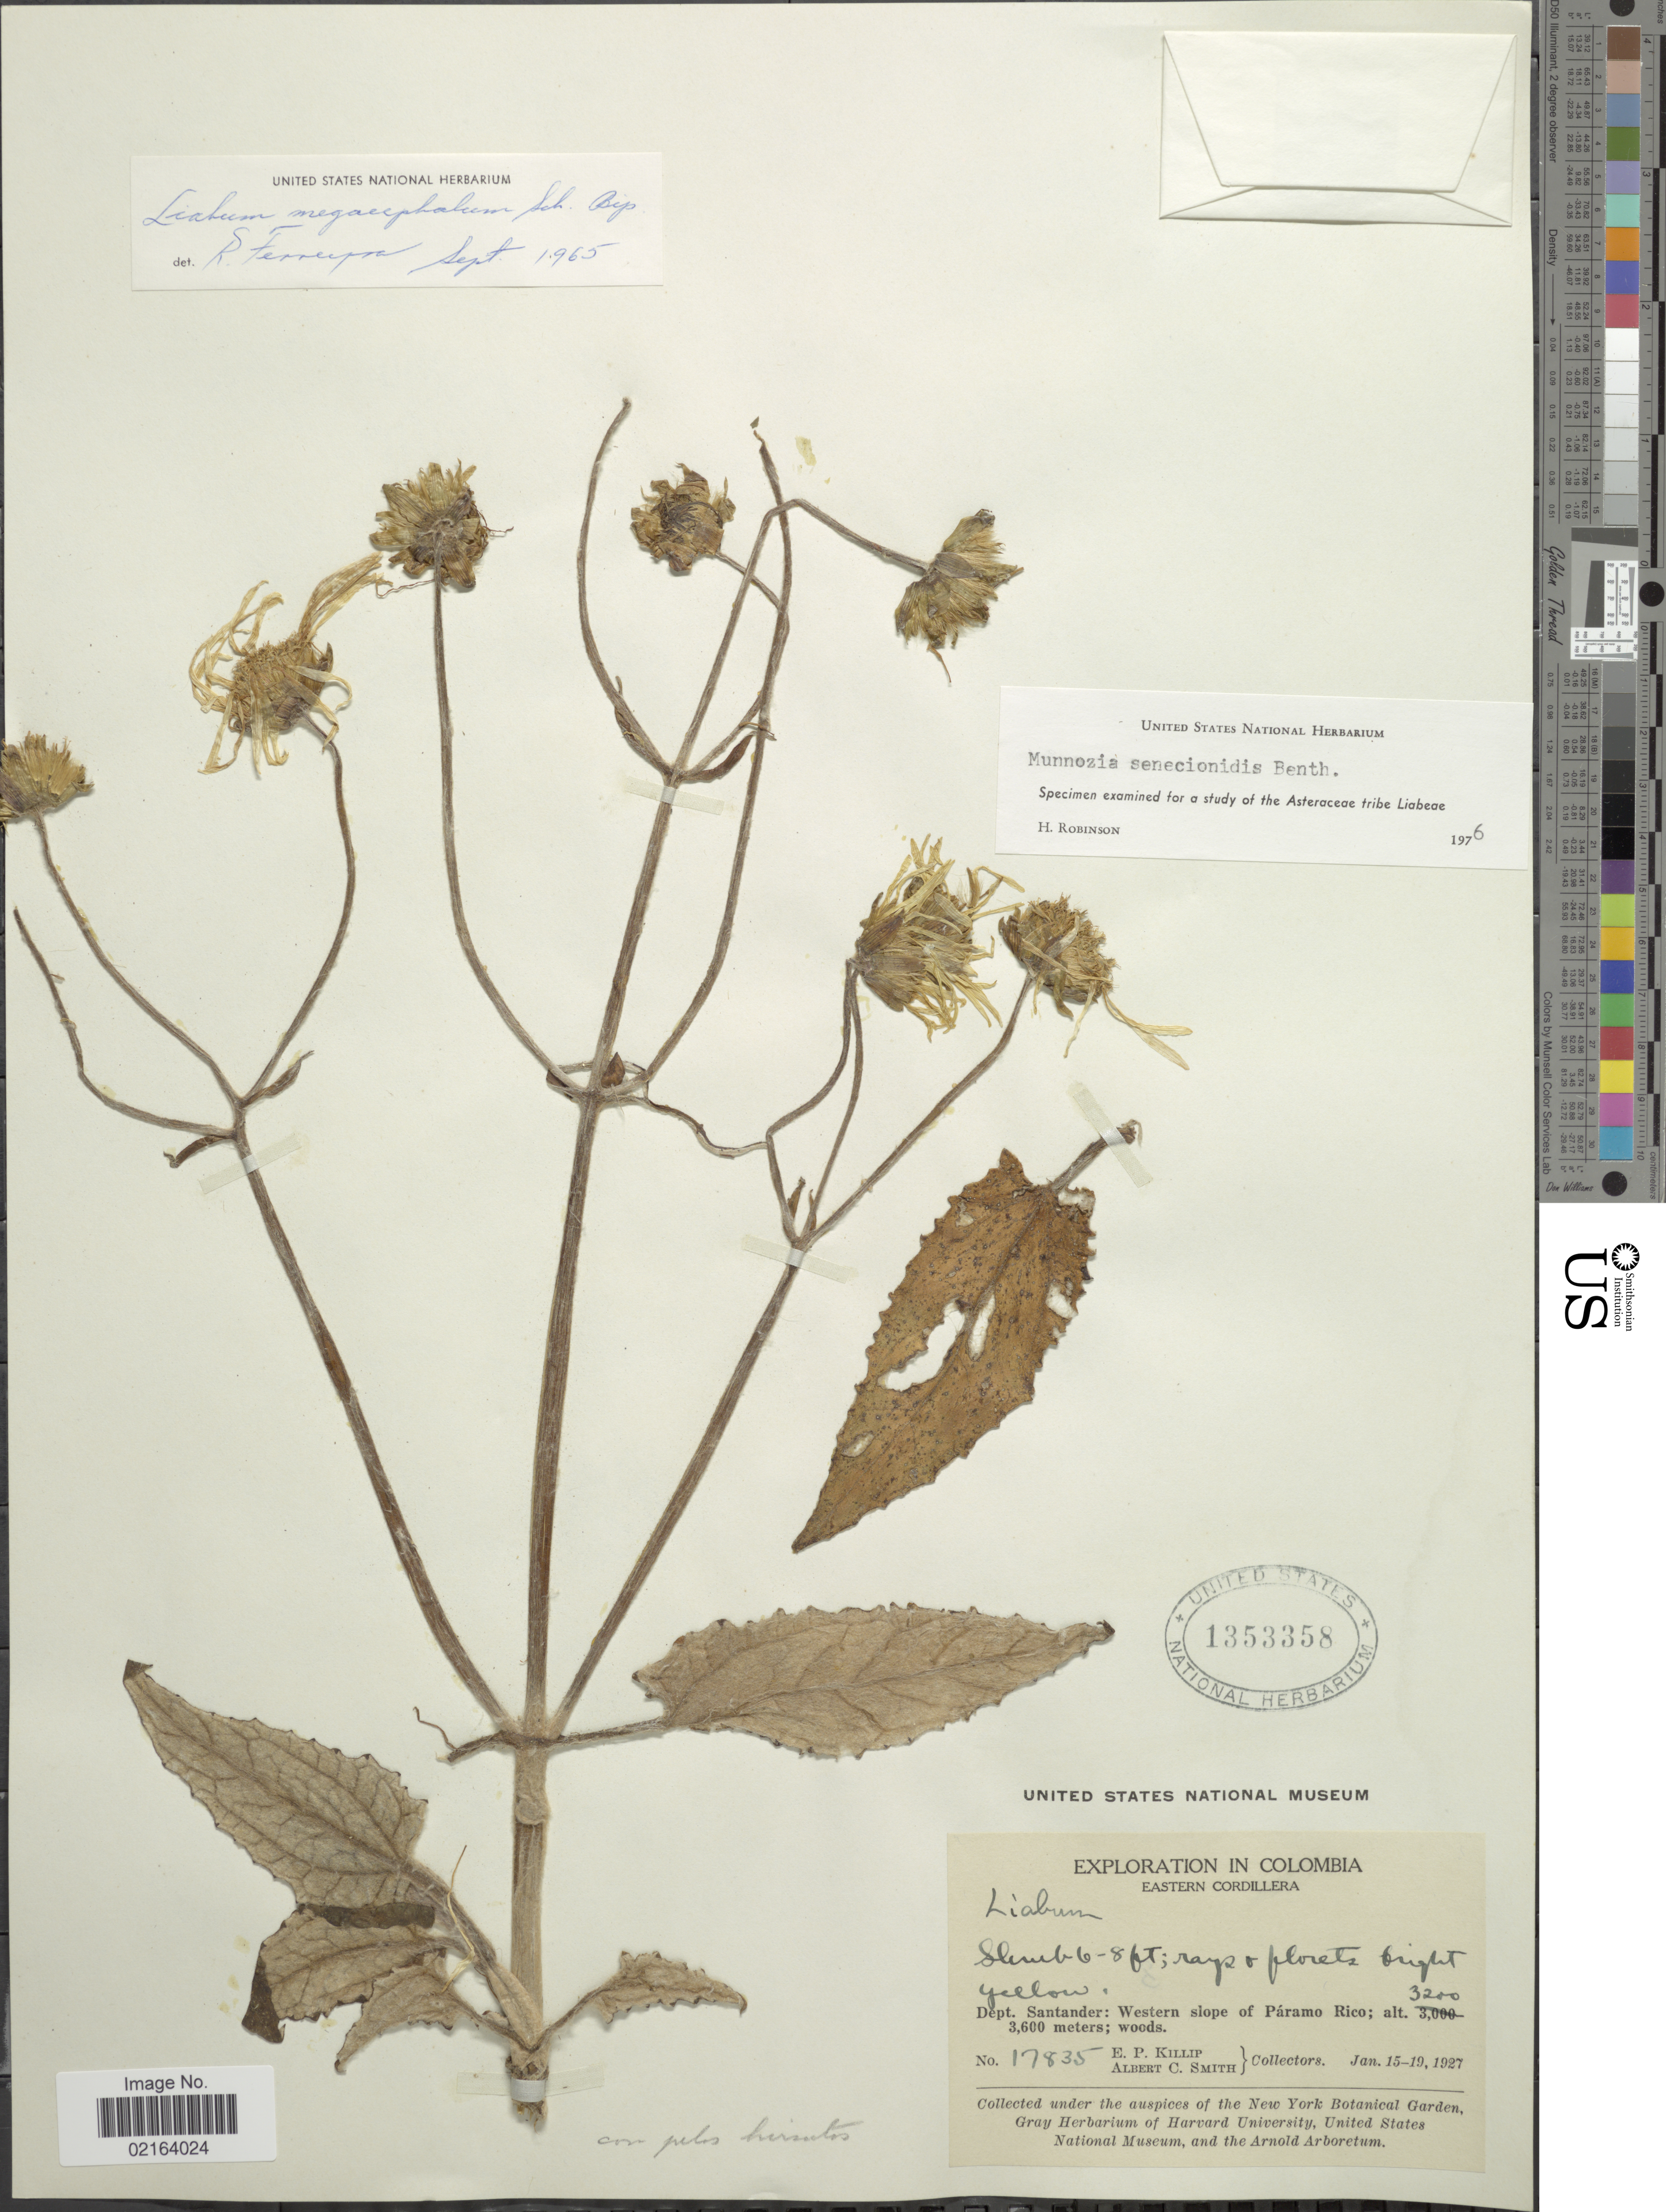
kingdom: Plantae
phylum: Tracheophyta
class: Magnoliopsida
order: Asterales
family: Asteraceae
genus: Munnozia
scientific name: Munnozia senecionidis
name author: Benth.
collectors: E. P. Killip & A. C. Smith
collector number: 17835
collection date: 1927-01-15/1927-01-19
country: Colombia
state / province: Santander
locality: Eastern Cordillera, Dept. Santander: Western slope of Paramo Rico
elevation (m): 3200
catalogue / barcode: US 1353358